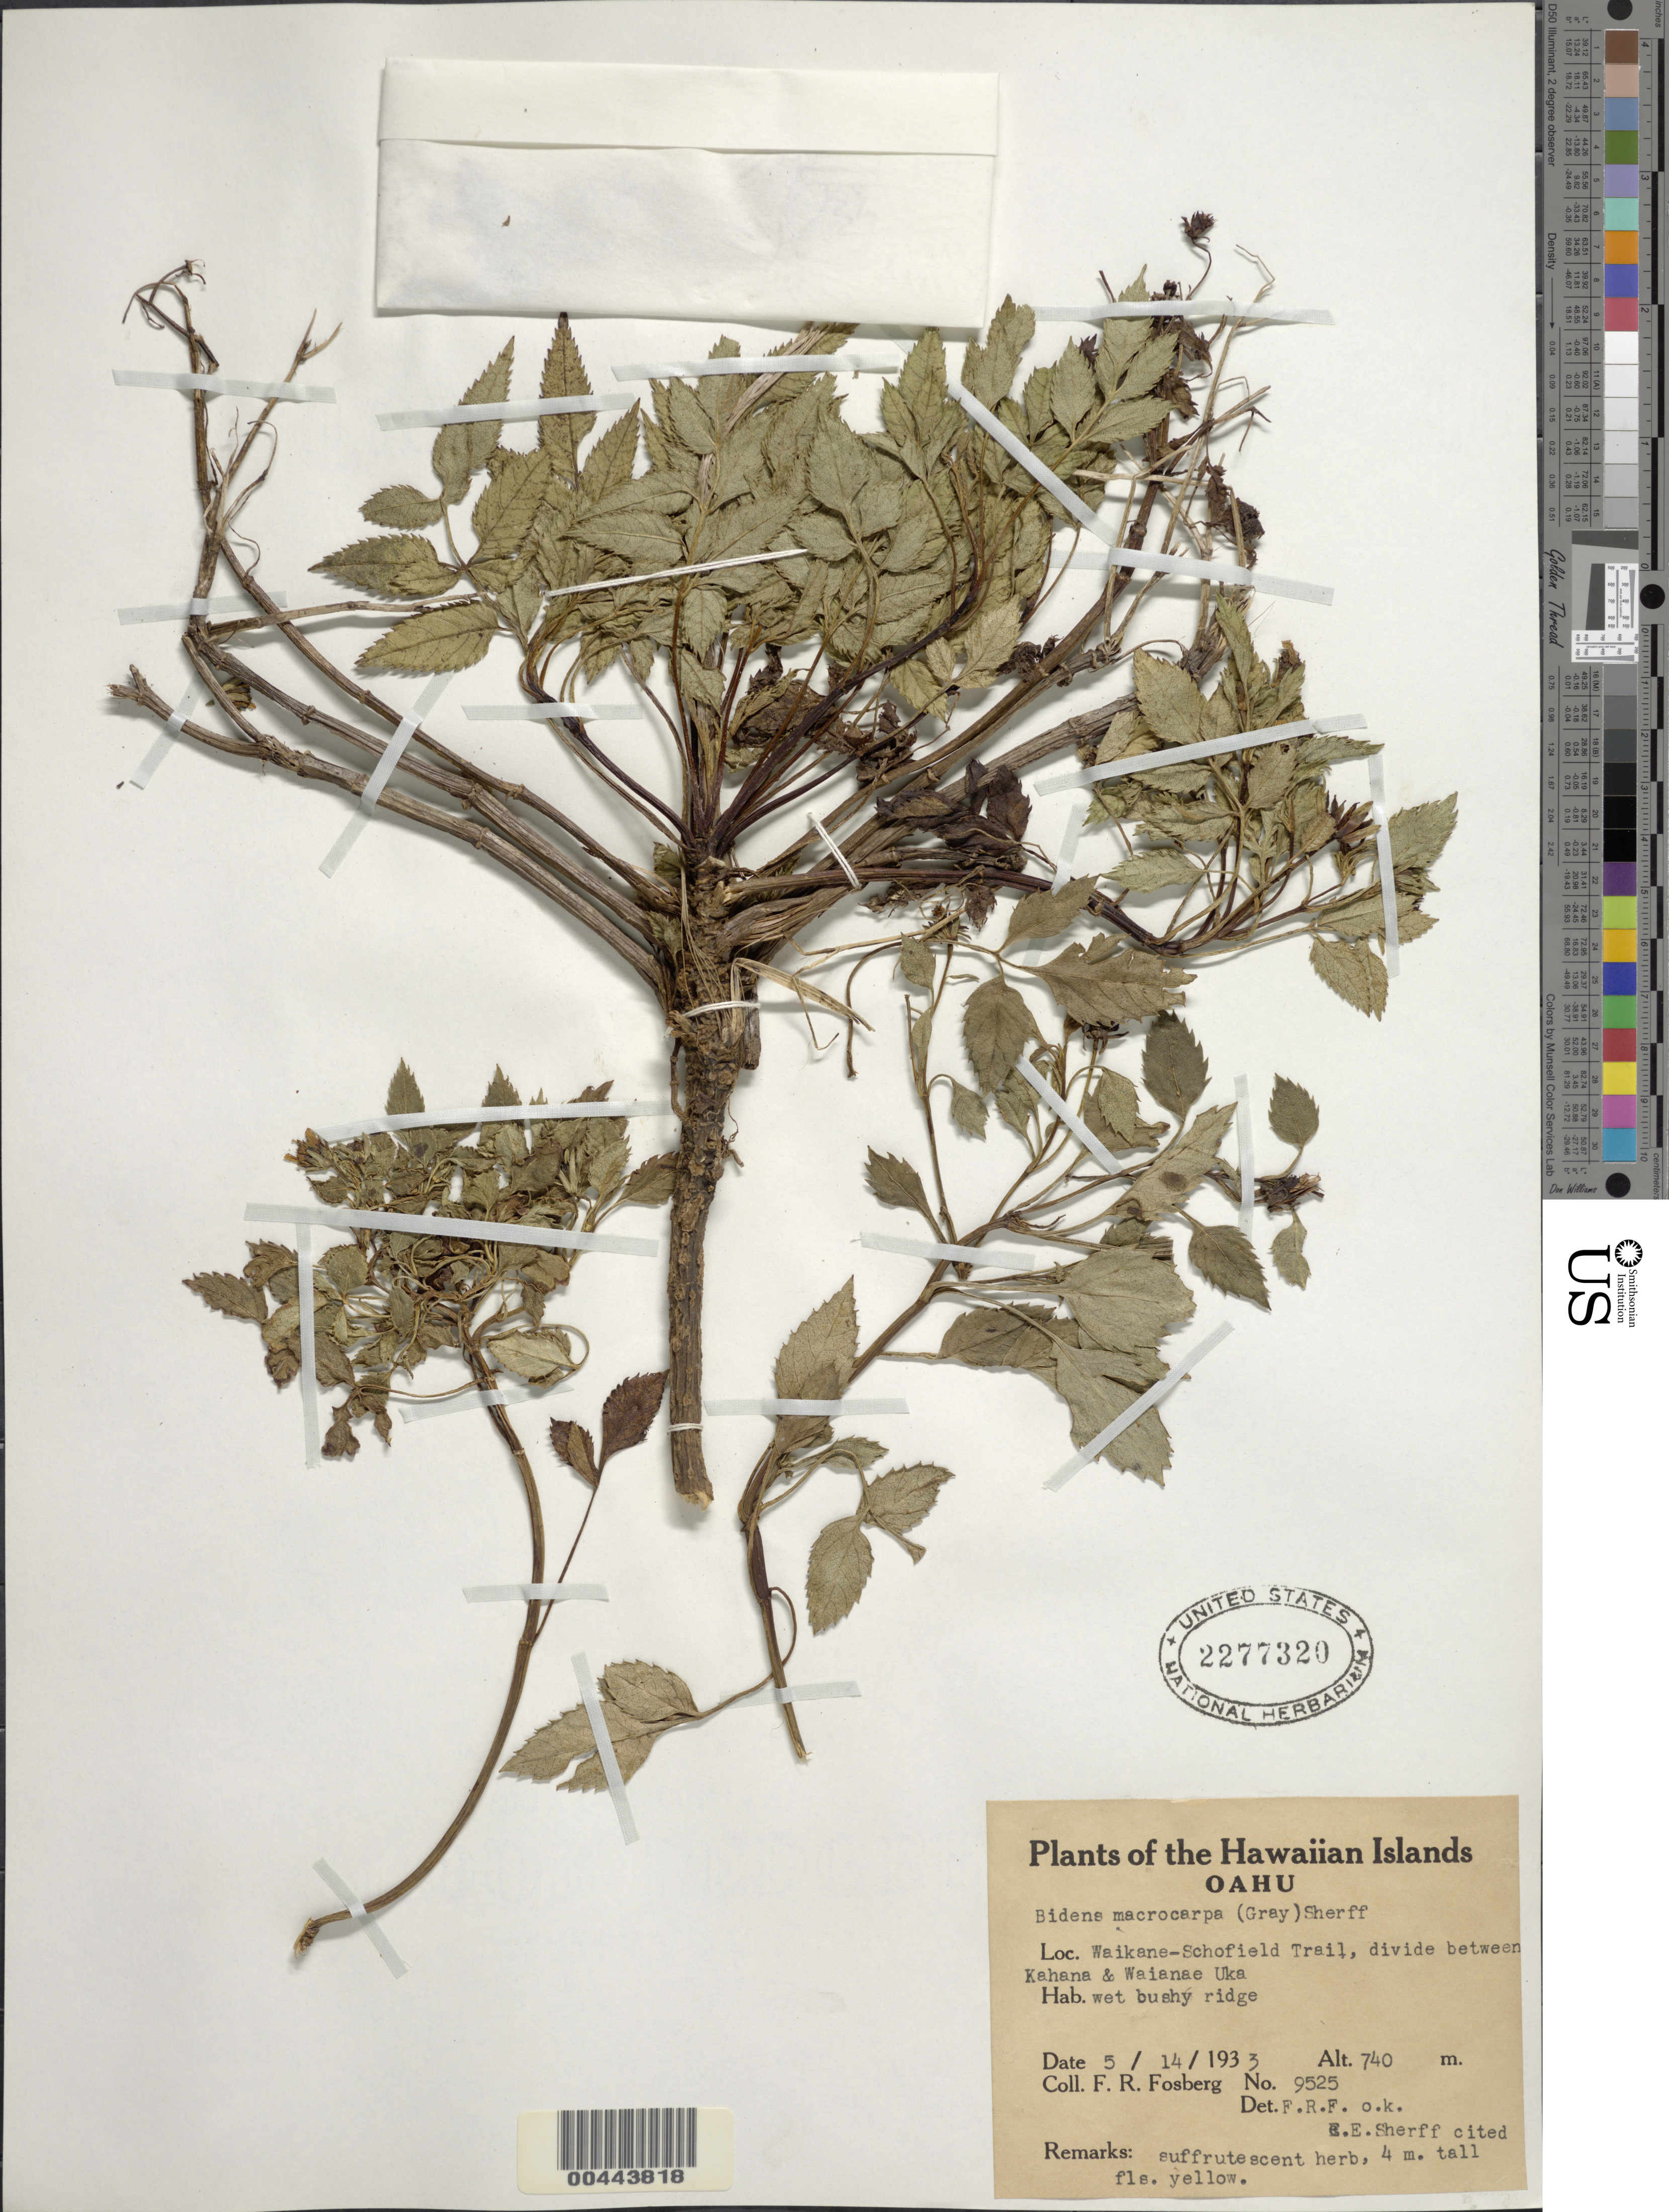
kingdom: Plantae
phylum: Tracheophyta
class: Magnoliopsida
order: Asterales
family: Asteraceae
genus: Bidens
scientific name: Bidens macrocarpa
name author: (A. Gray) Sherff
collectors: F. R. Fosberg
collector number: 9525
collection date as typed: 14 May 1933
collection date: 1933-05-14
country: United States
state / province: Hawaii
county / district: Honolulu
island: Oahu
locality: Waikane-Schofield Trail, divide between Kahana and Waianae Uka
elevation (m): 740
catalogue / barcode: US 2277320